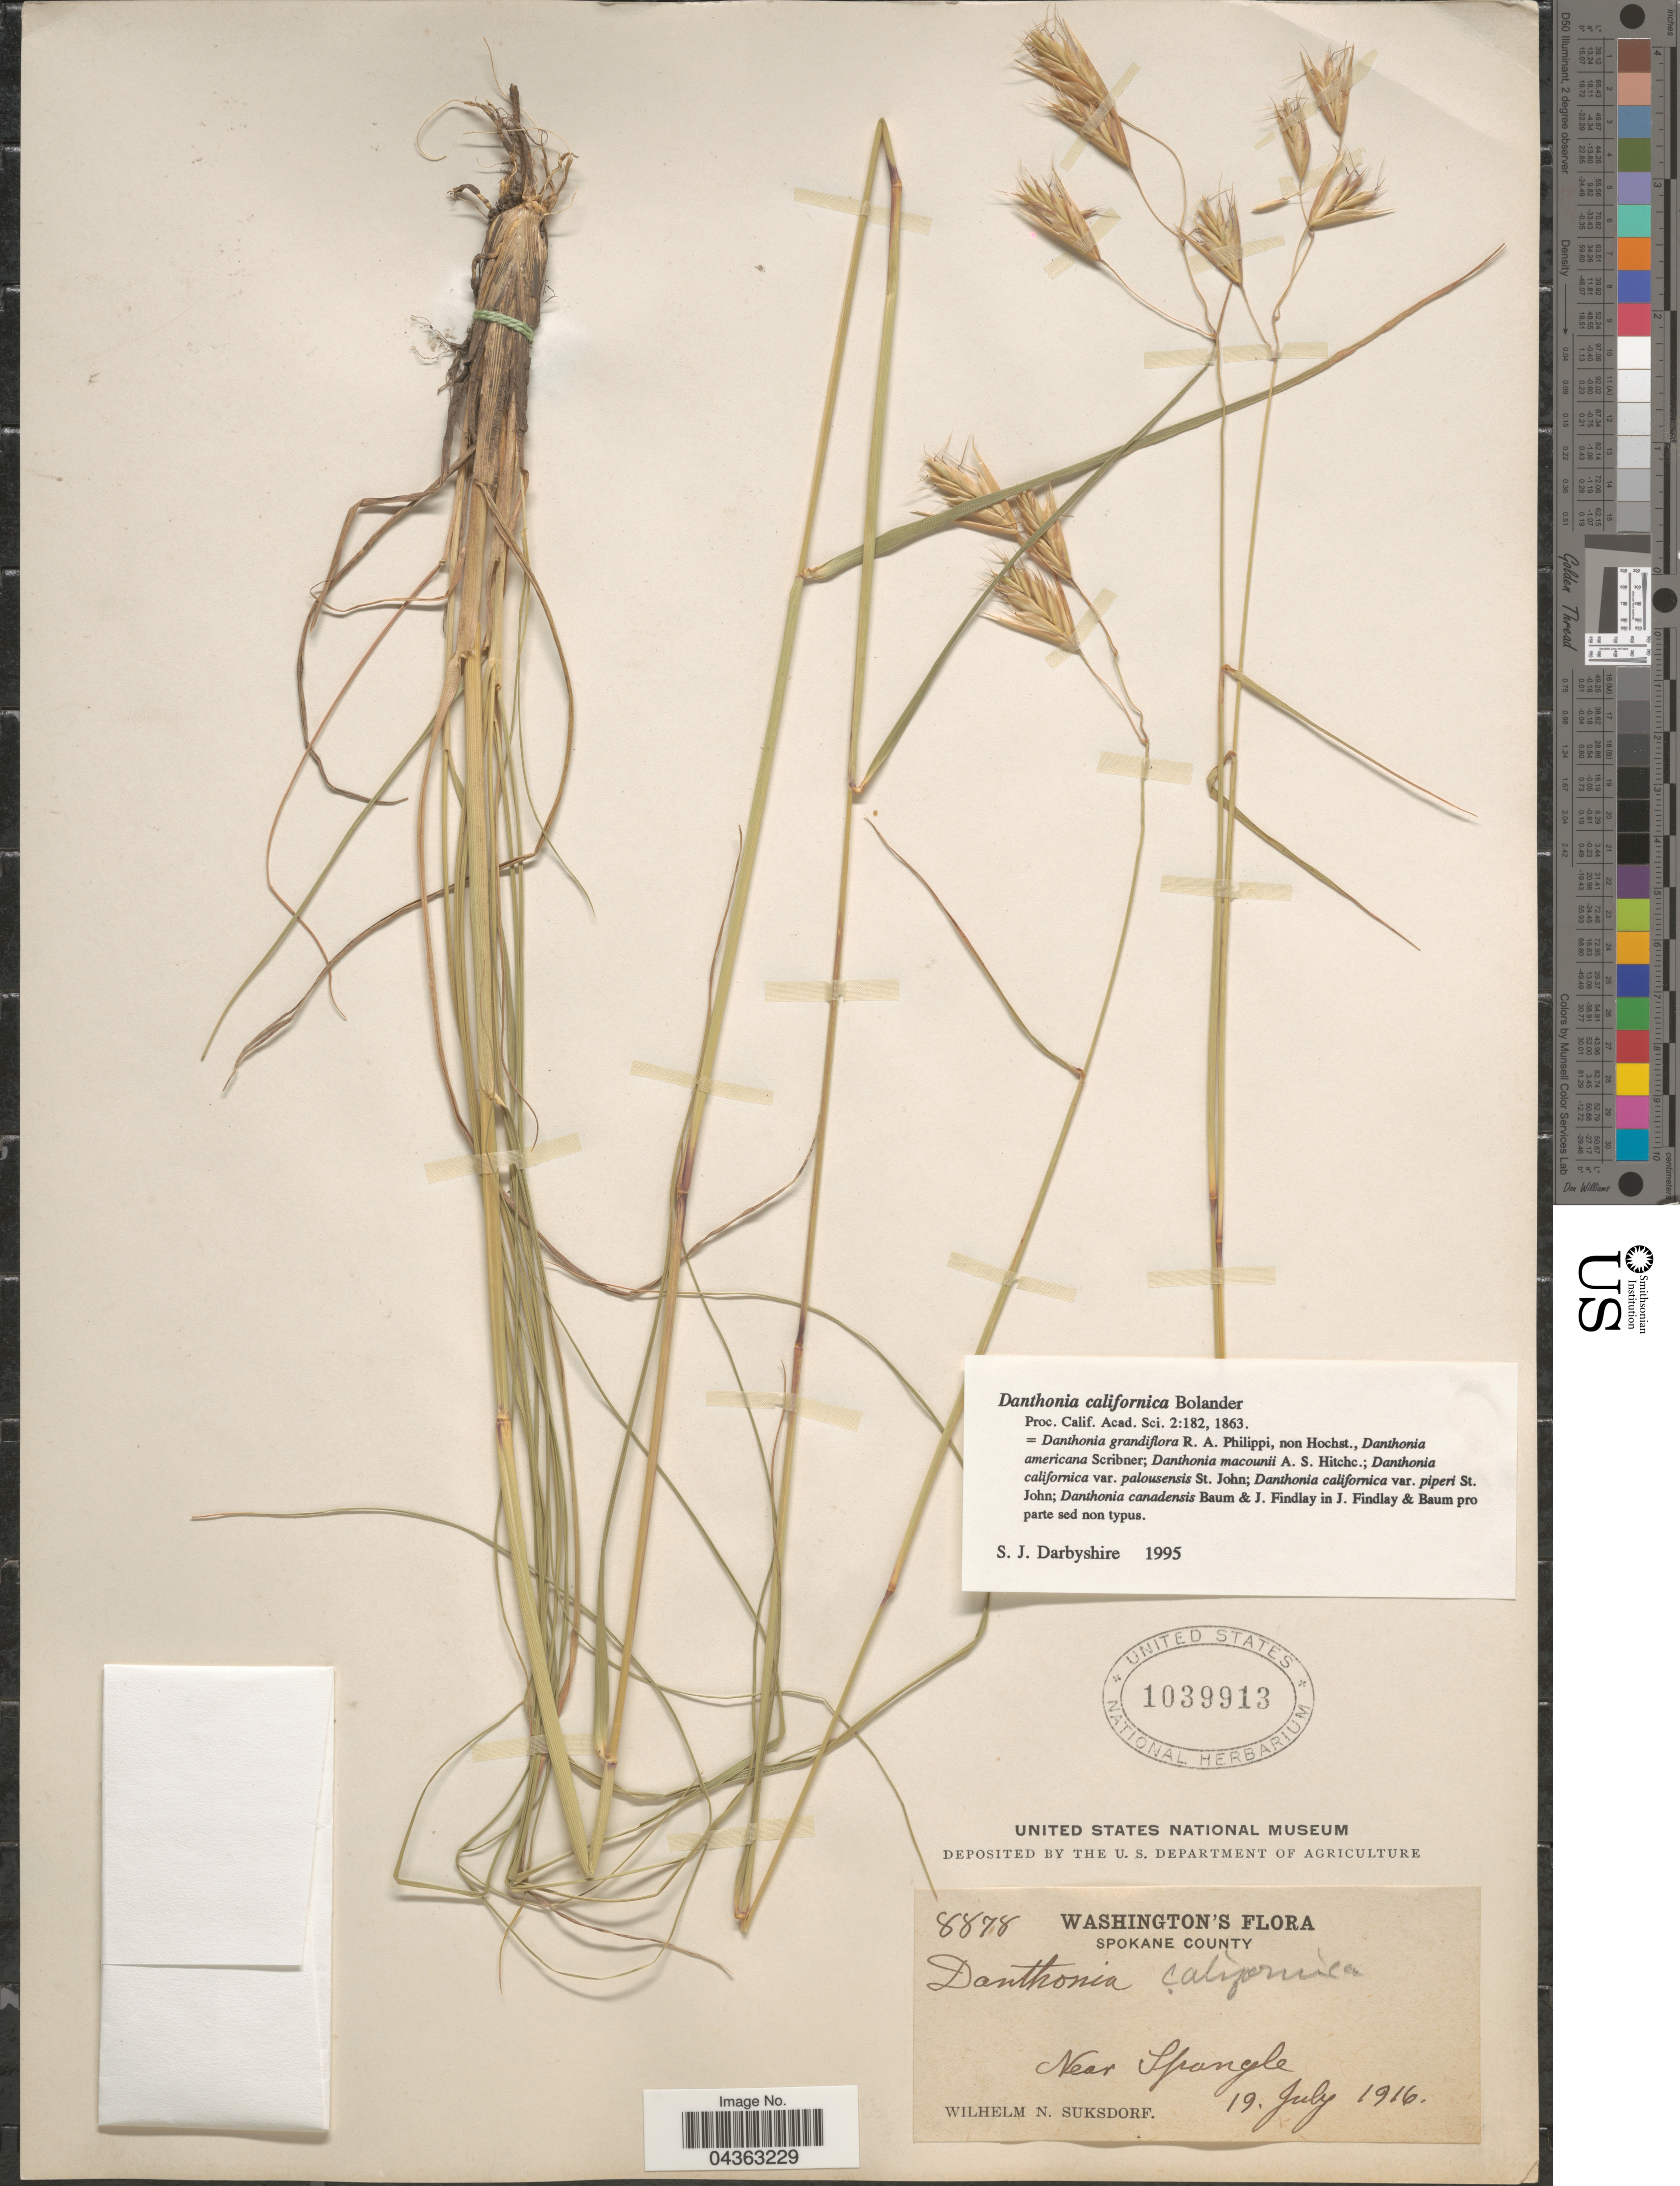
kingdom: Plantae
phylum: Tracheophyta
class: Liliopsida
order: Poales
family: Poaceae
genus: Danthonia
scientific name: Danthonia californica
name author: Bol.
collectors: W. N. Suksdorf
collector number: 8878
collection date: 1916-07-19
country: United States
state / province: Washington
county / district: Spokane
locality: Spokane County. Near Spangle.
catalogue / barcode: US 1039913